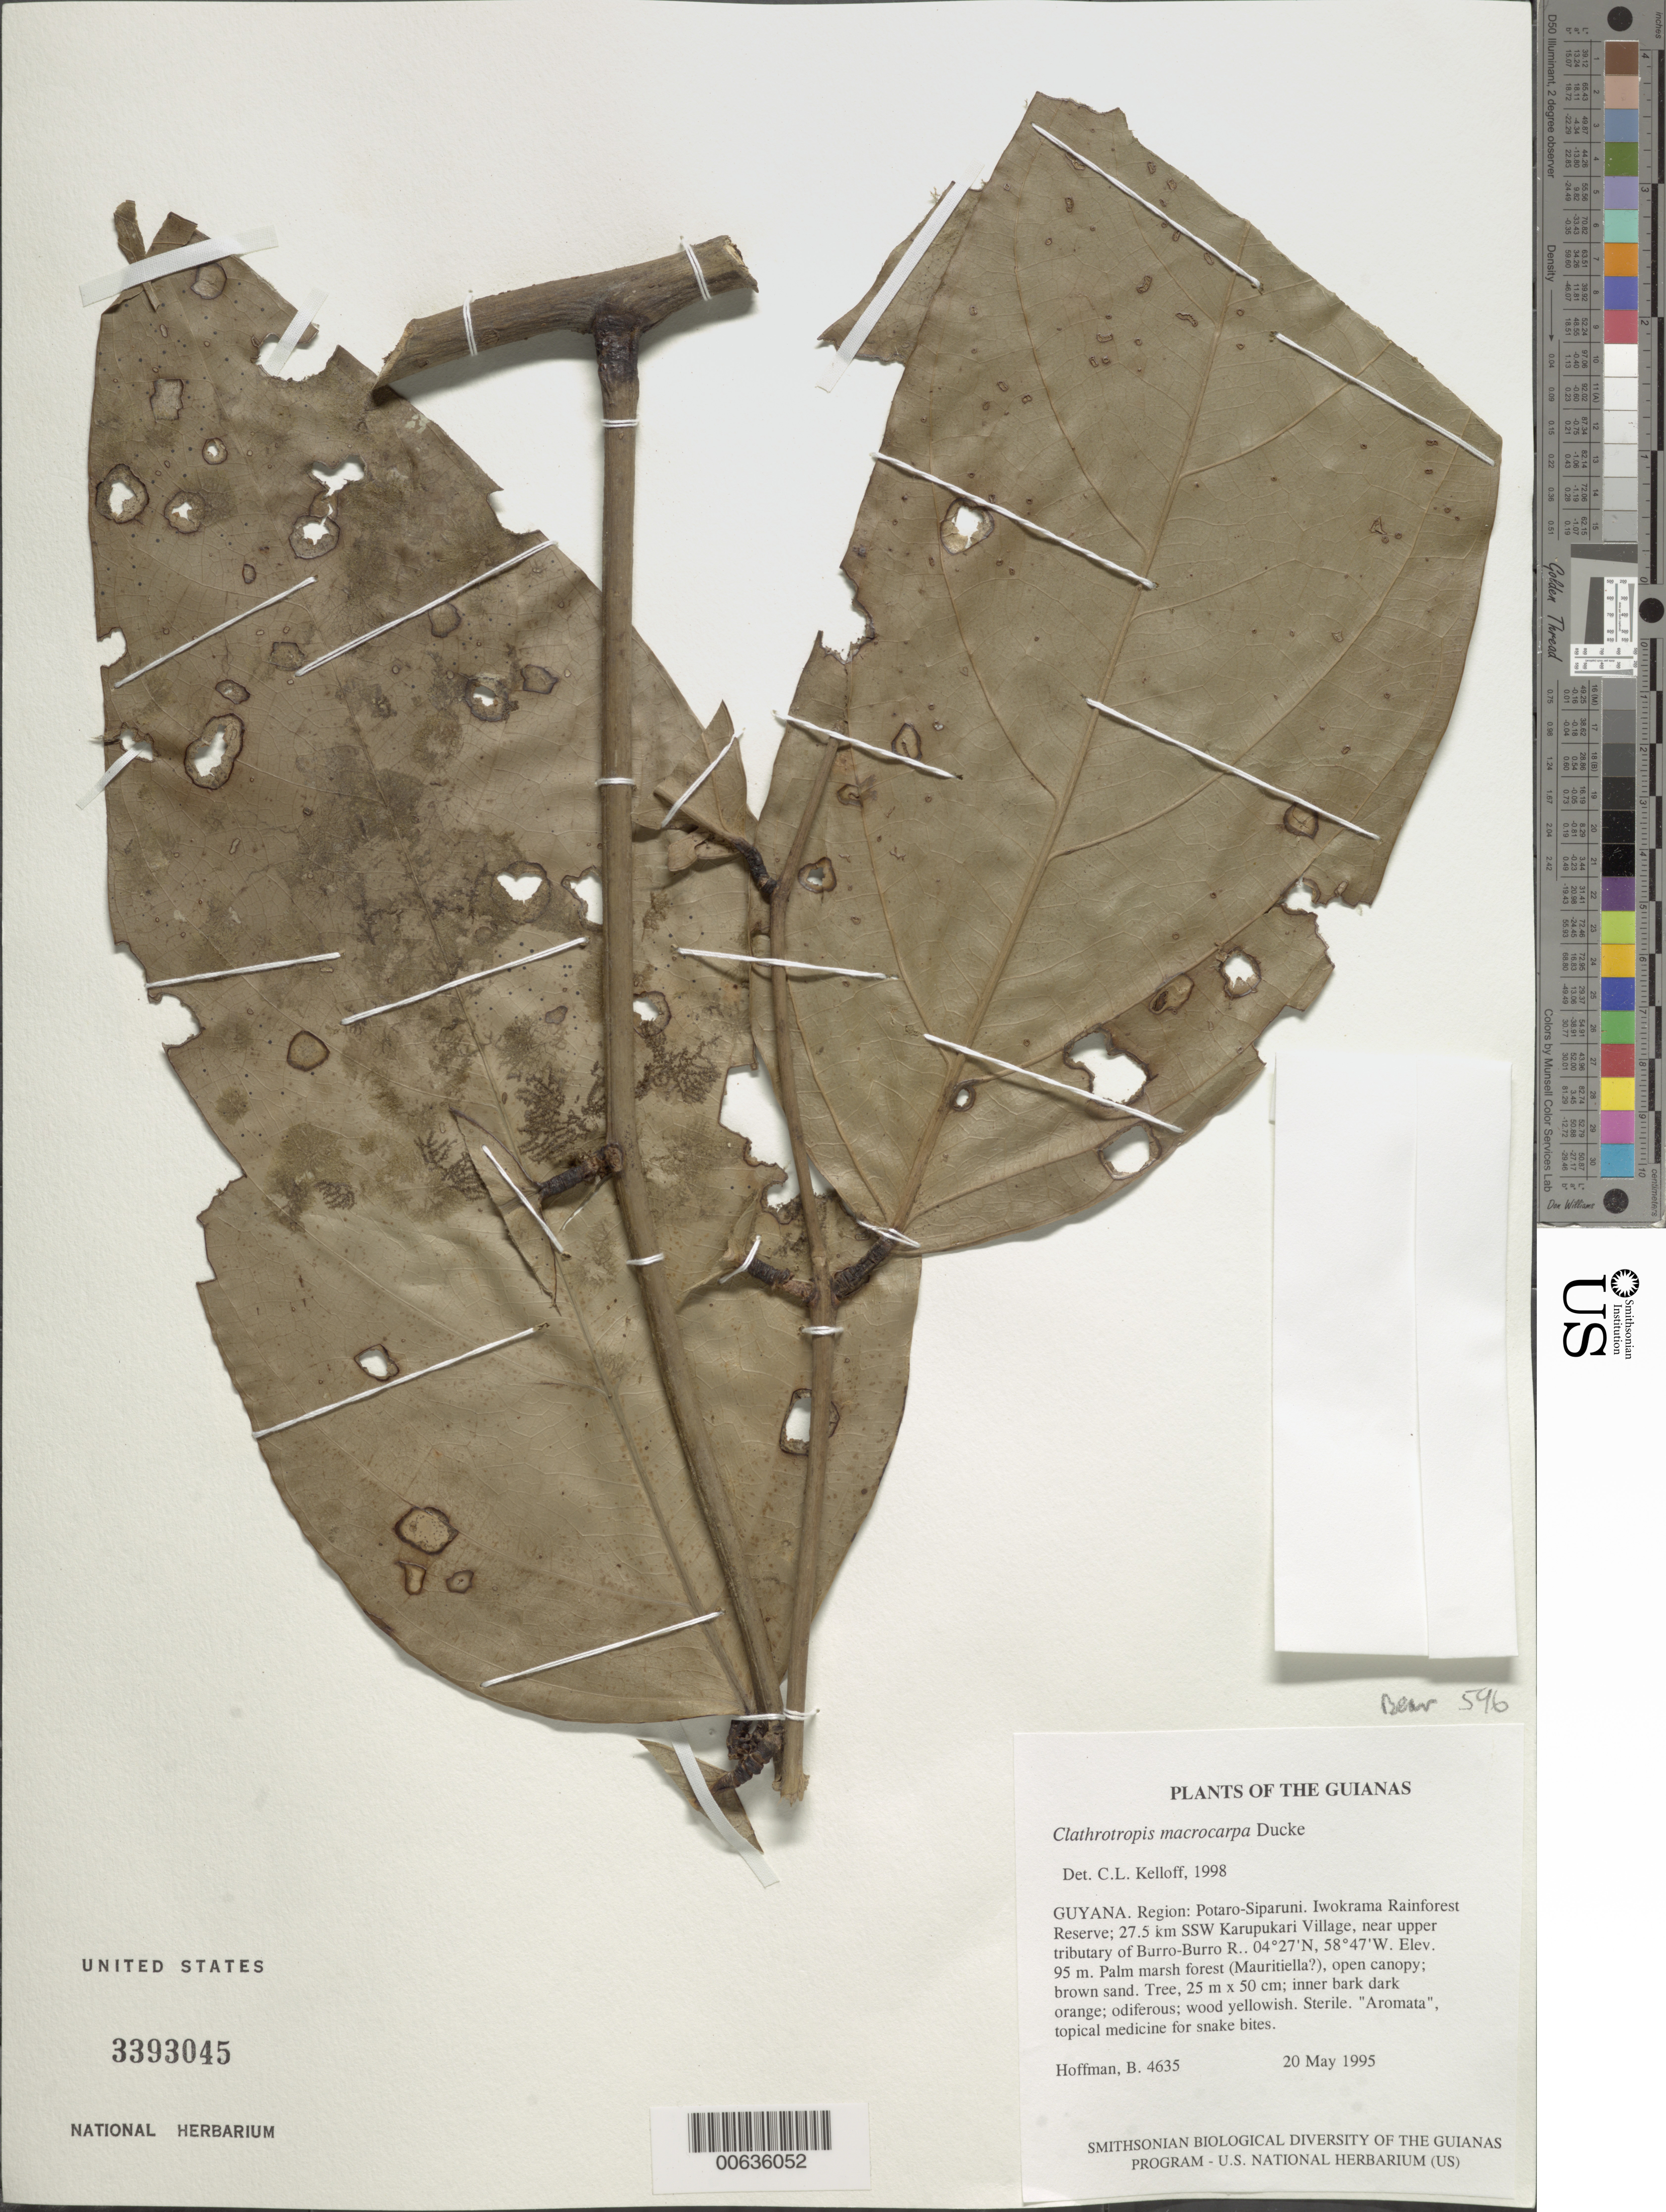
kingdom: Plantae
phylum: Tracheophyta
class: Magnoliopsida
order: Fabales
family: Fabaceae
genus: Clathrotropis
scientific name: Clathrotropis macrocarpa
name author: Ducke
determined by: Kelloff, Carol L., (US), Smithsonian Institution - National Museum of Natural History (UNITED STATES)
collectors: B. Hoffman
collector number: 4635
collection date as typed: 20 May 1995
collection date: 1995-05-20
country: Guyana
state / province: Potaro-Siparuni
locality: Iwokrama Rainforest Reserve; 27.5 km SSW of Karupukari Village, near upper tributary of Burro-Burro River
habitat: Palm marsh forest (Mauritiella), open canopy; brown sand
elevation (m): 95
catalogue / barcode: US 3393045